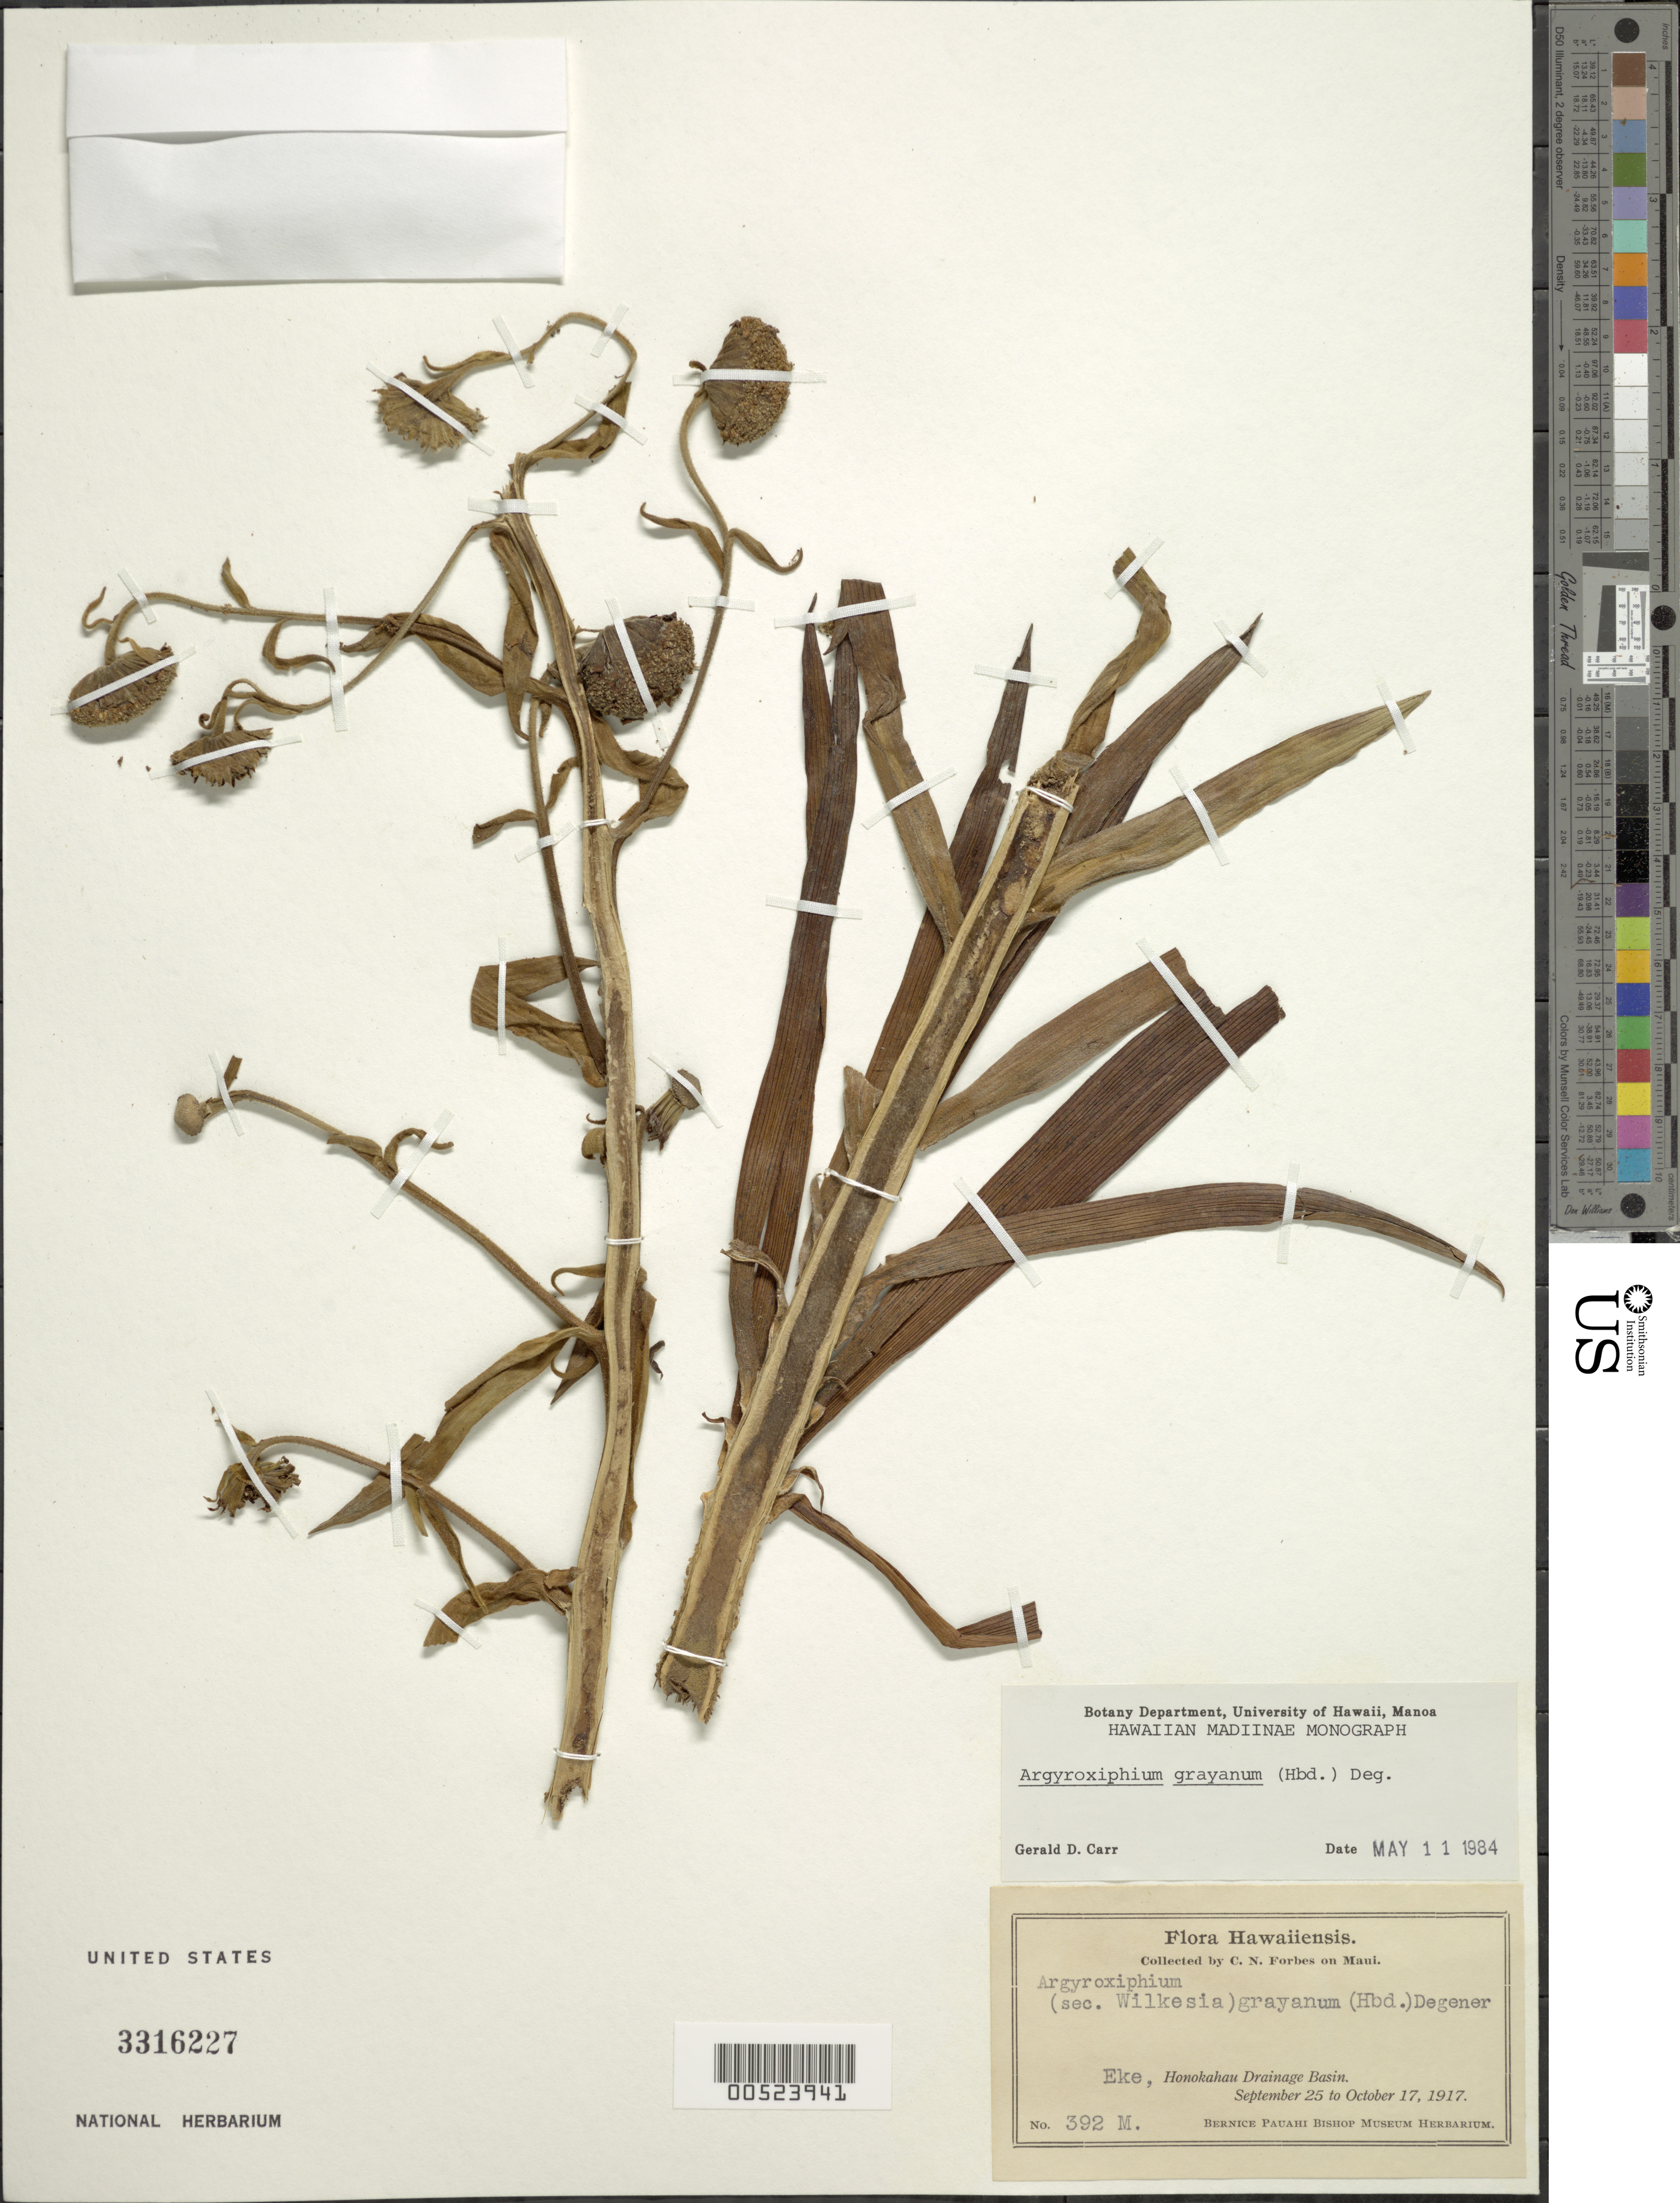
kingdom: Plantae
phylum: Tracheophyta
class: Magnoliopsida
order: Asterales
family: Asteraceae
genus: Argyroxiphium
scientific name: Argyroxiphium grayanum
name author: (Hillebr.) O. Deg.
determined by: Carr, G. D.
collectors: C. N. Forbes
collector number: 392.M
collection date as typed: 25 Sep 1917 to 17 Oct 1917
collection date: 1917-09-25/1917-10-17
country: United States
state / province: Hawaii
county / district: Maui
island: Maui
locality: Eke, Honokahau Drainage Basin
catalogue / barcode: US 3316227